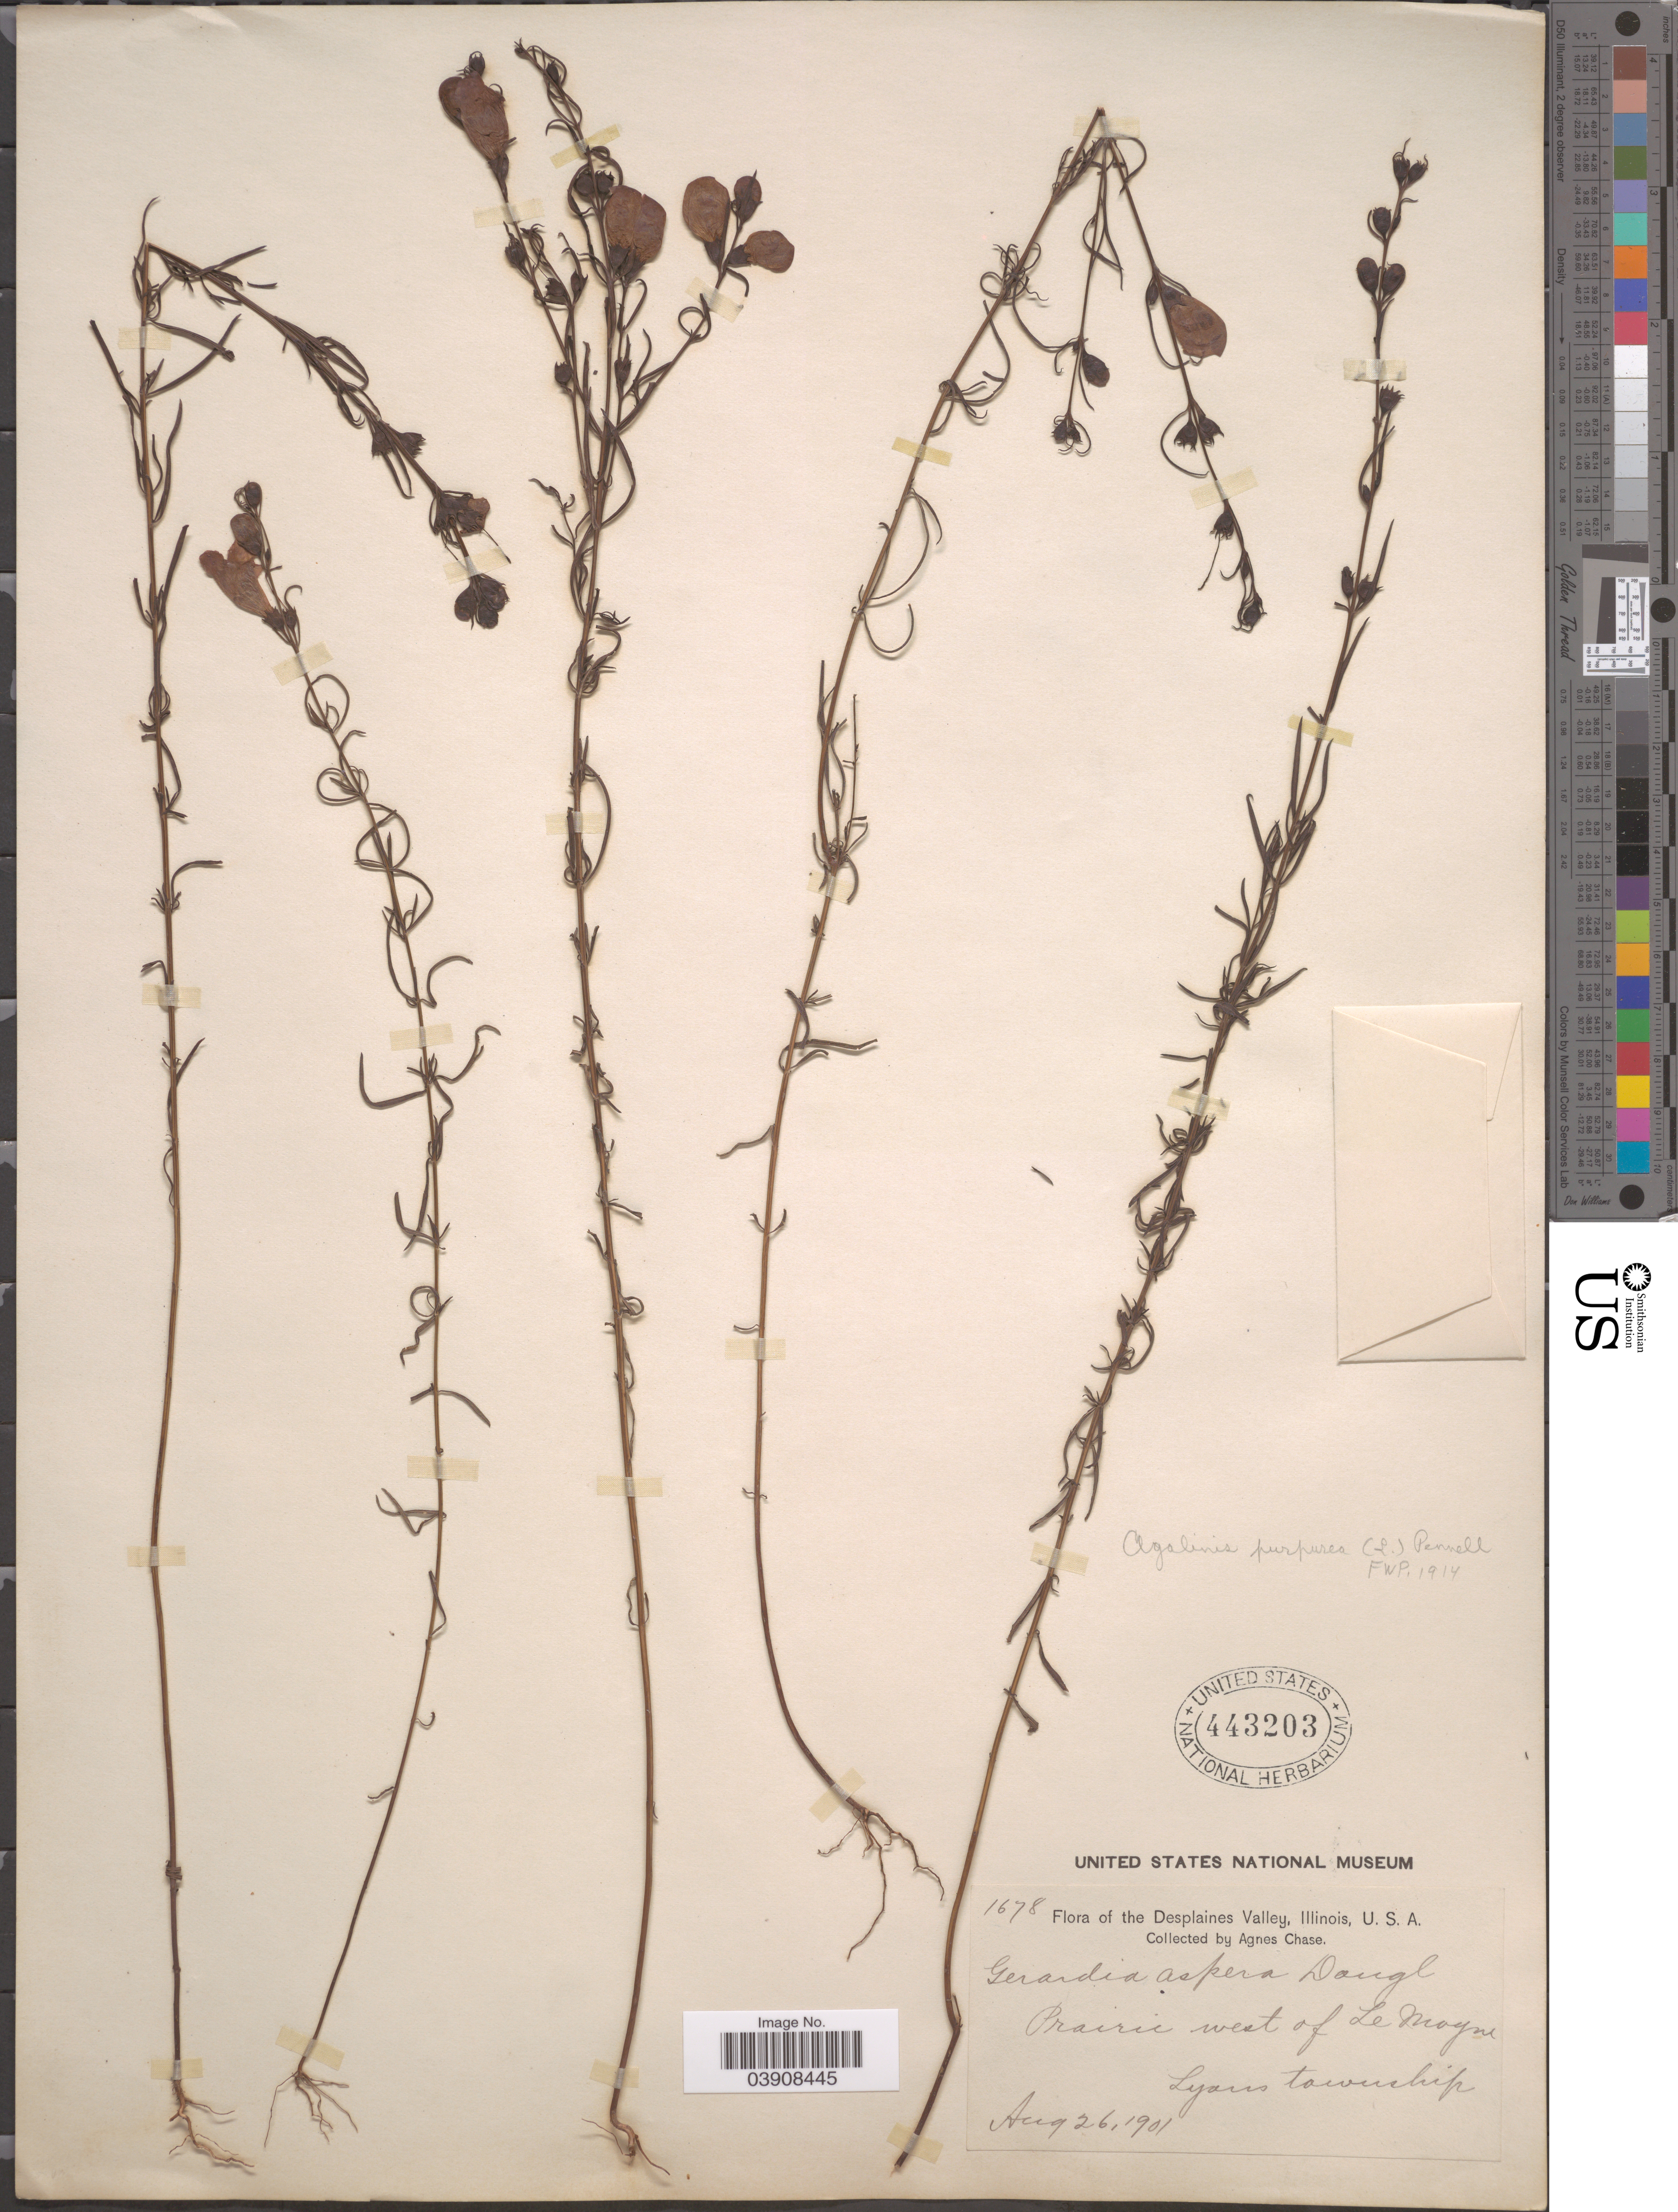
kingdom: Plantae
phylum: Tracheophyta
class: Magnoliopsida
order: Lamiales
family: Orobanchaceae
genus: Agalinis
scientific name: Agalinis purpurea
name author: (L.) Pennell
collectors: A. Chase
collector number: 1678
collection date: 1901-08-26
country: United States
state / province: Illinois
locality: Desplaines Valley. Prairie west of Le Moyne Lyons township.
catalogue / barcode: US 443203